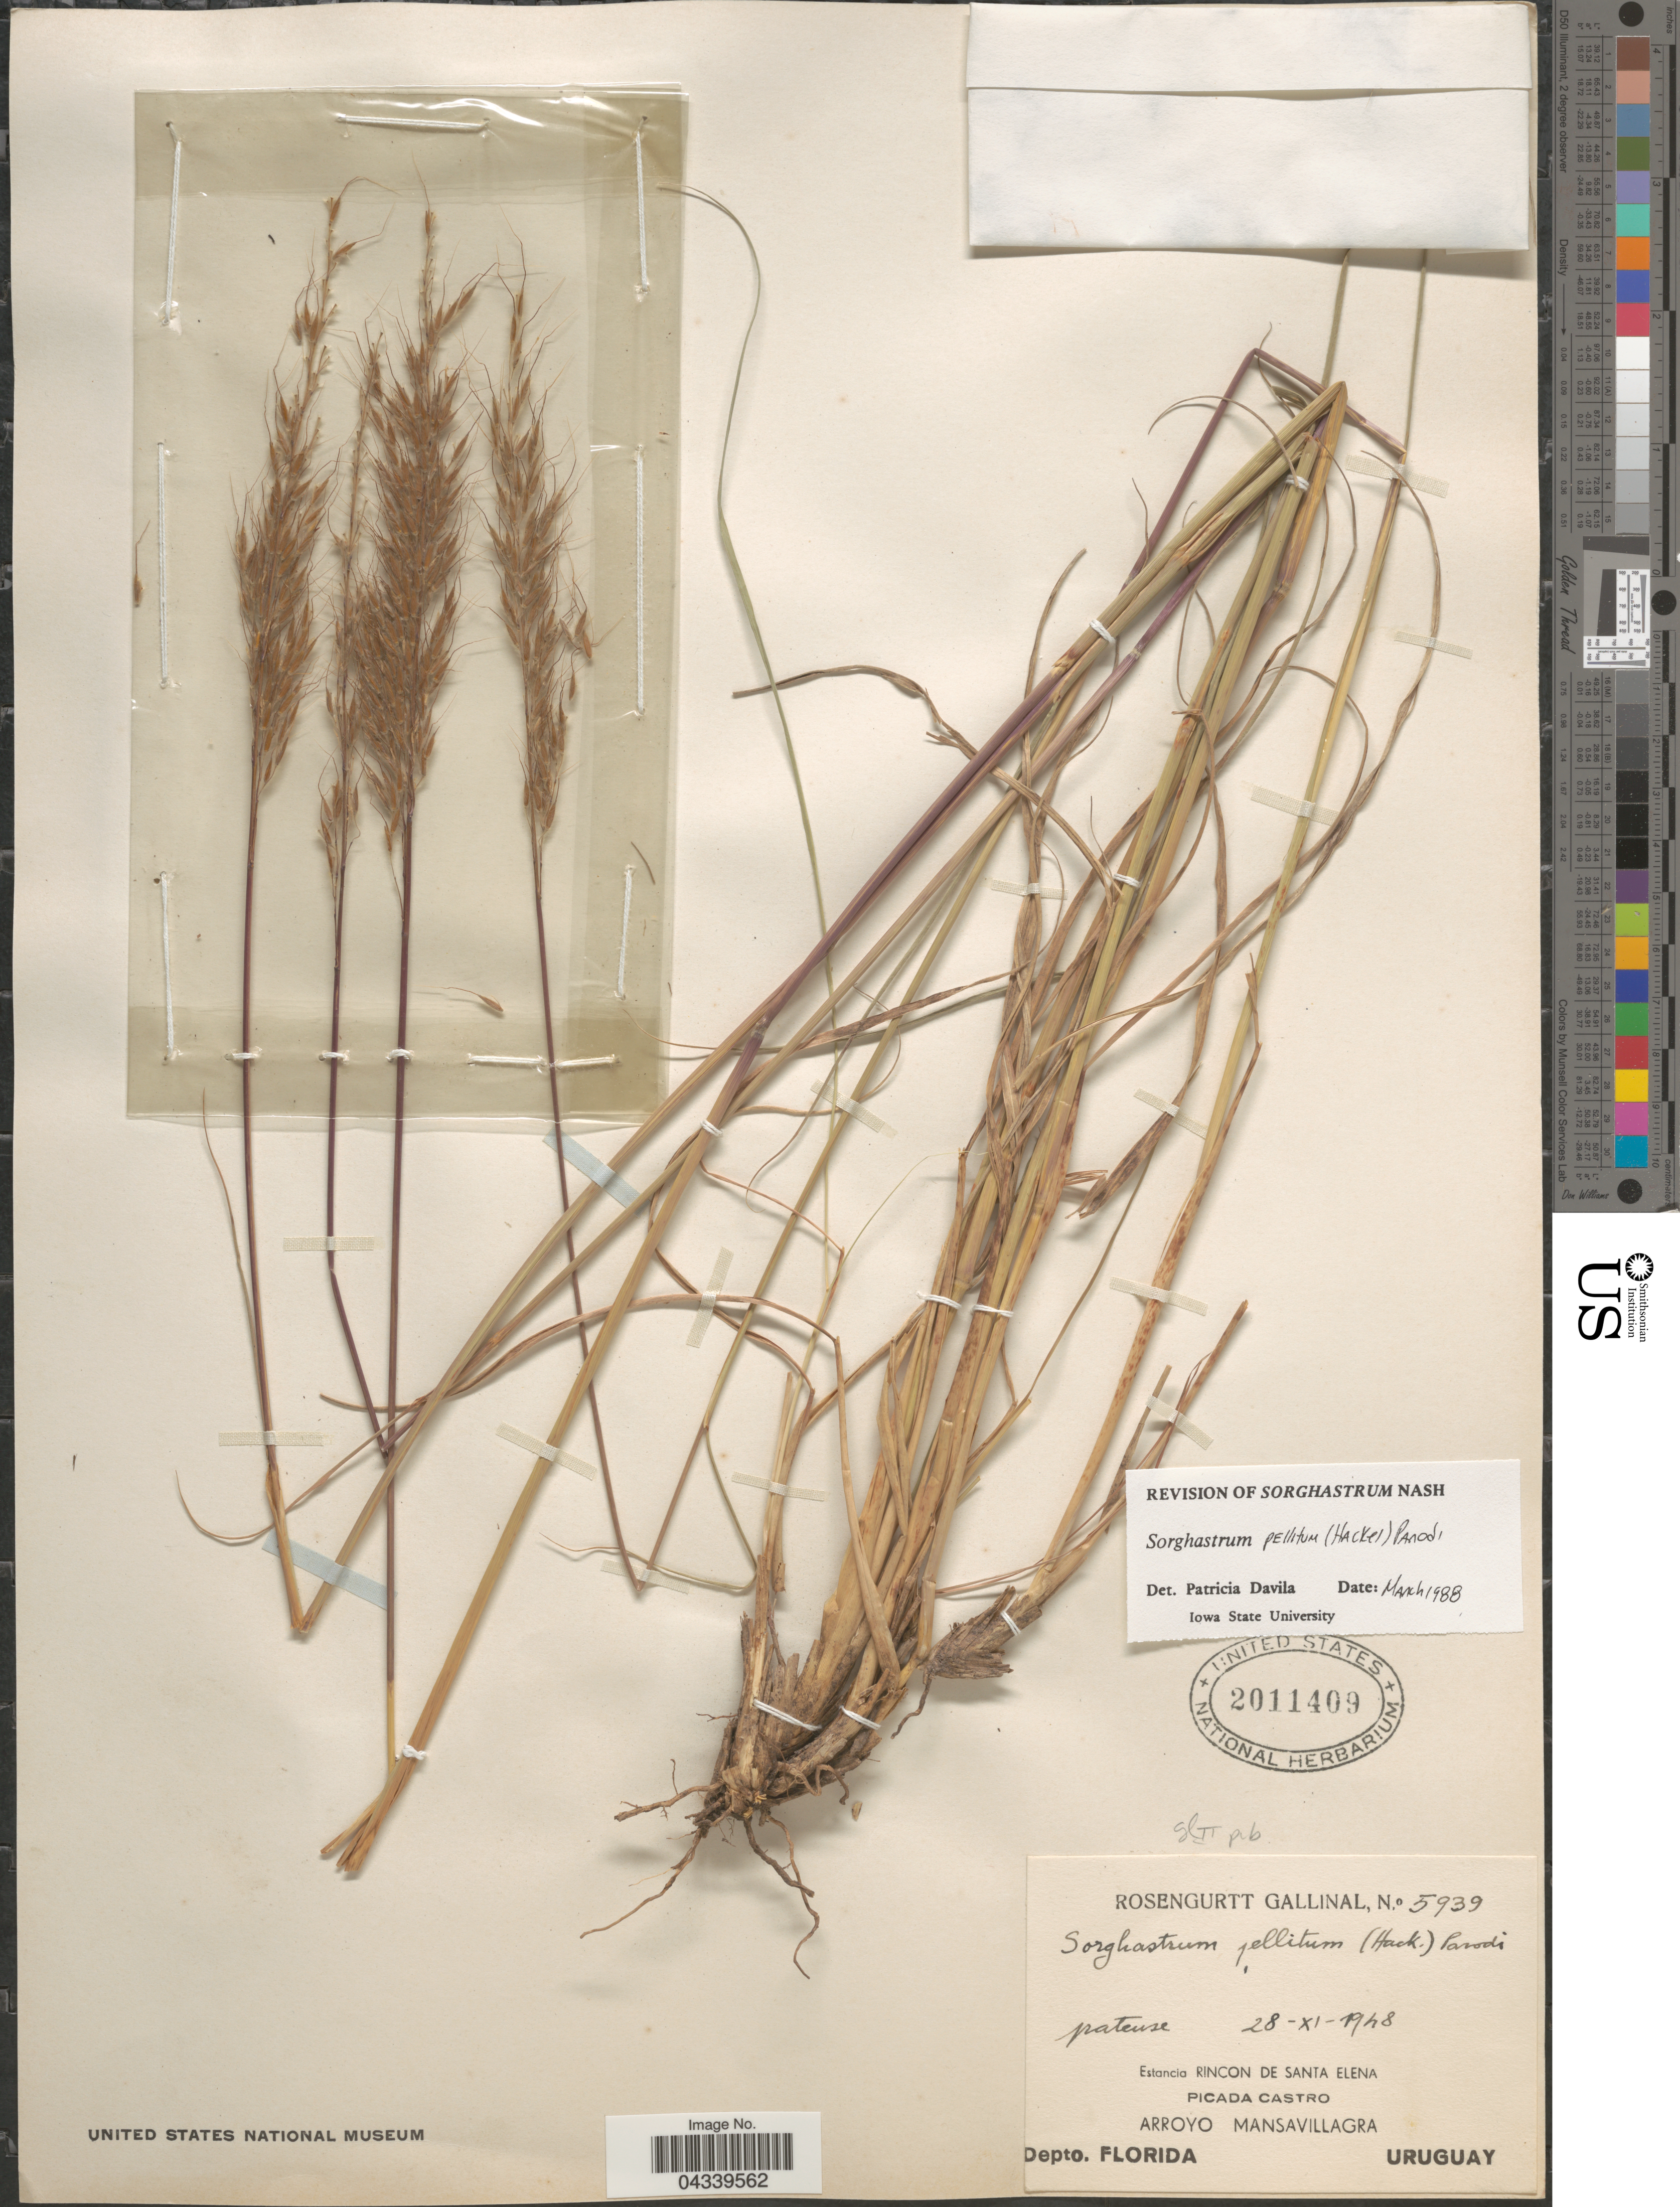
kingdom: Plantae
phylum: Tracheophyta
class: Liliopsida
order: Poales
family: Poaceae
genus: Sorghastrum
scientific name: Sorghastrum pellitum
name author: (Hack.) Parodi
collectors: R. Gallinal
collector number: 5939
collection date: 1948-11-28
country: Uruguay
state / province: Florida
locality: Estancia Rincon de Santa Elena. Picada Castro. Arroyo Mansavillagra. Depto. Florida.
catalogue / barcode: US 2011409